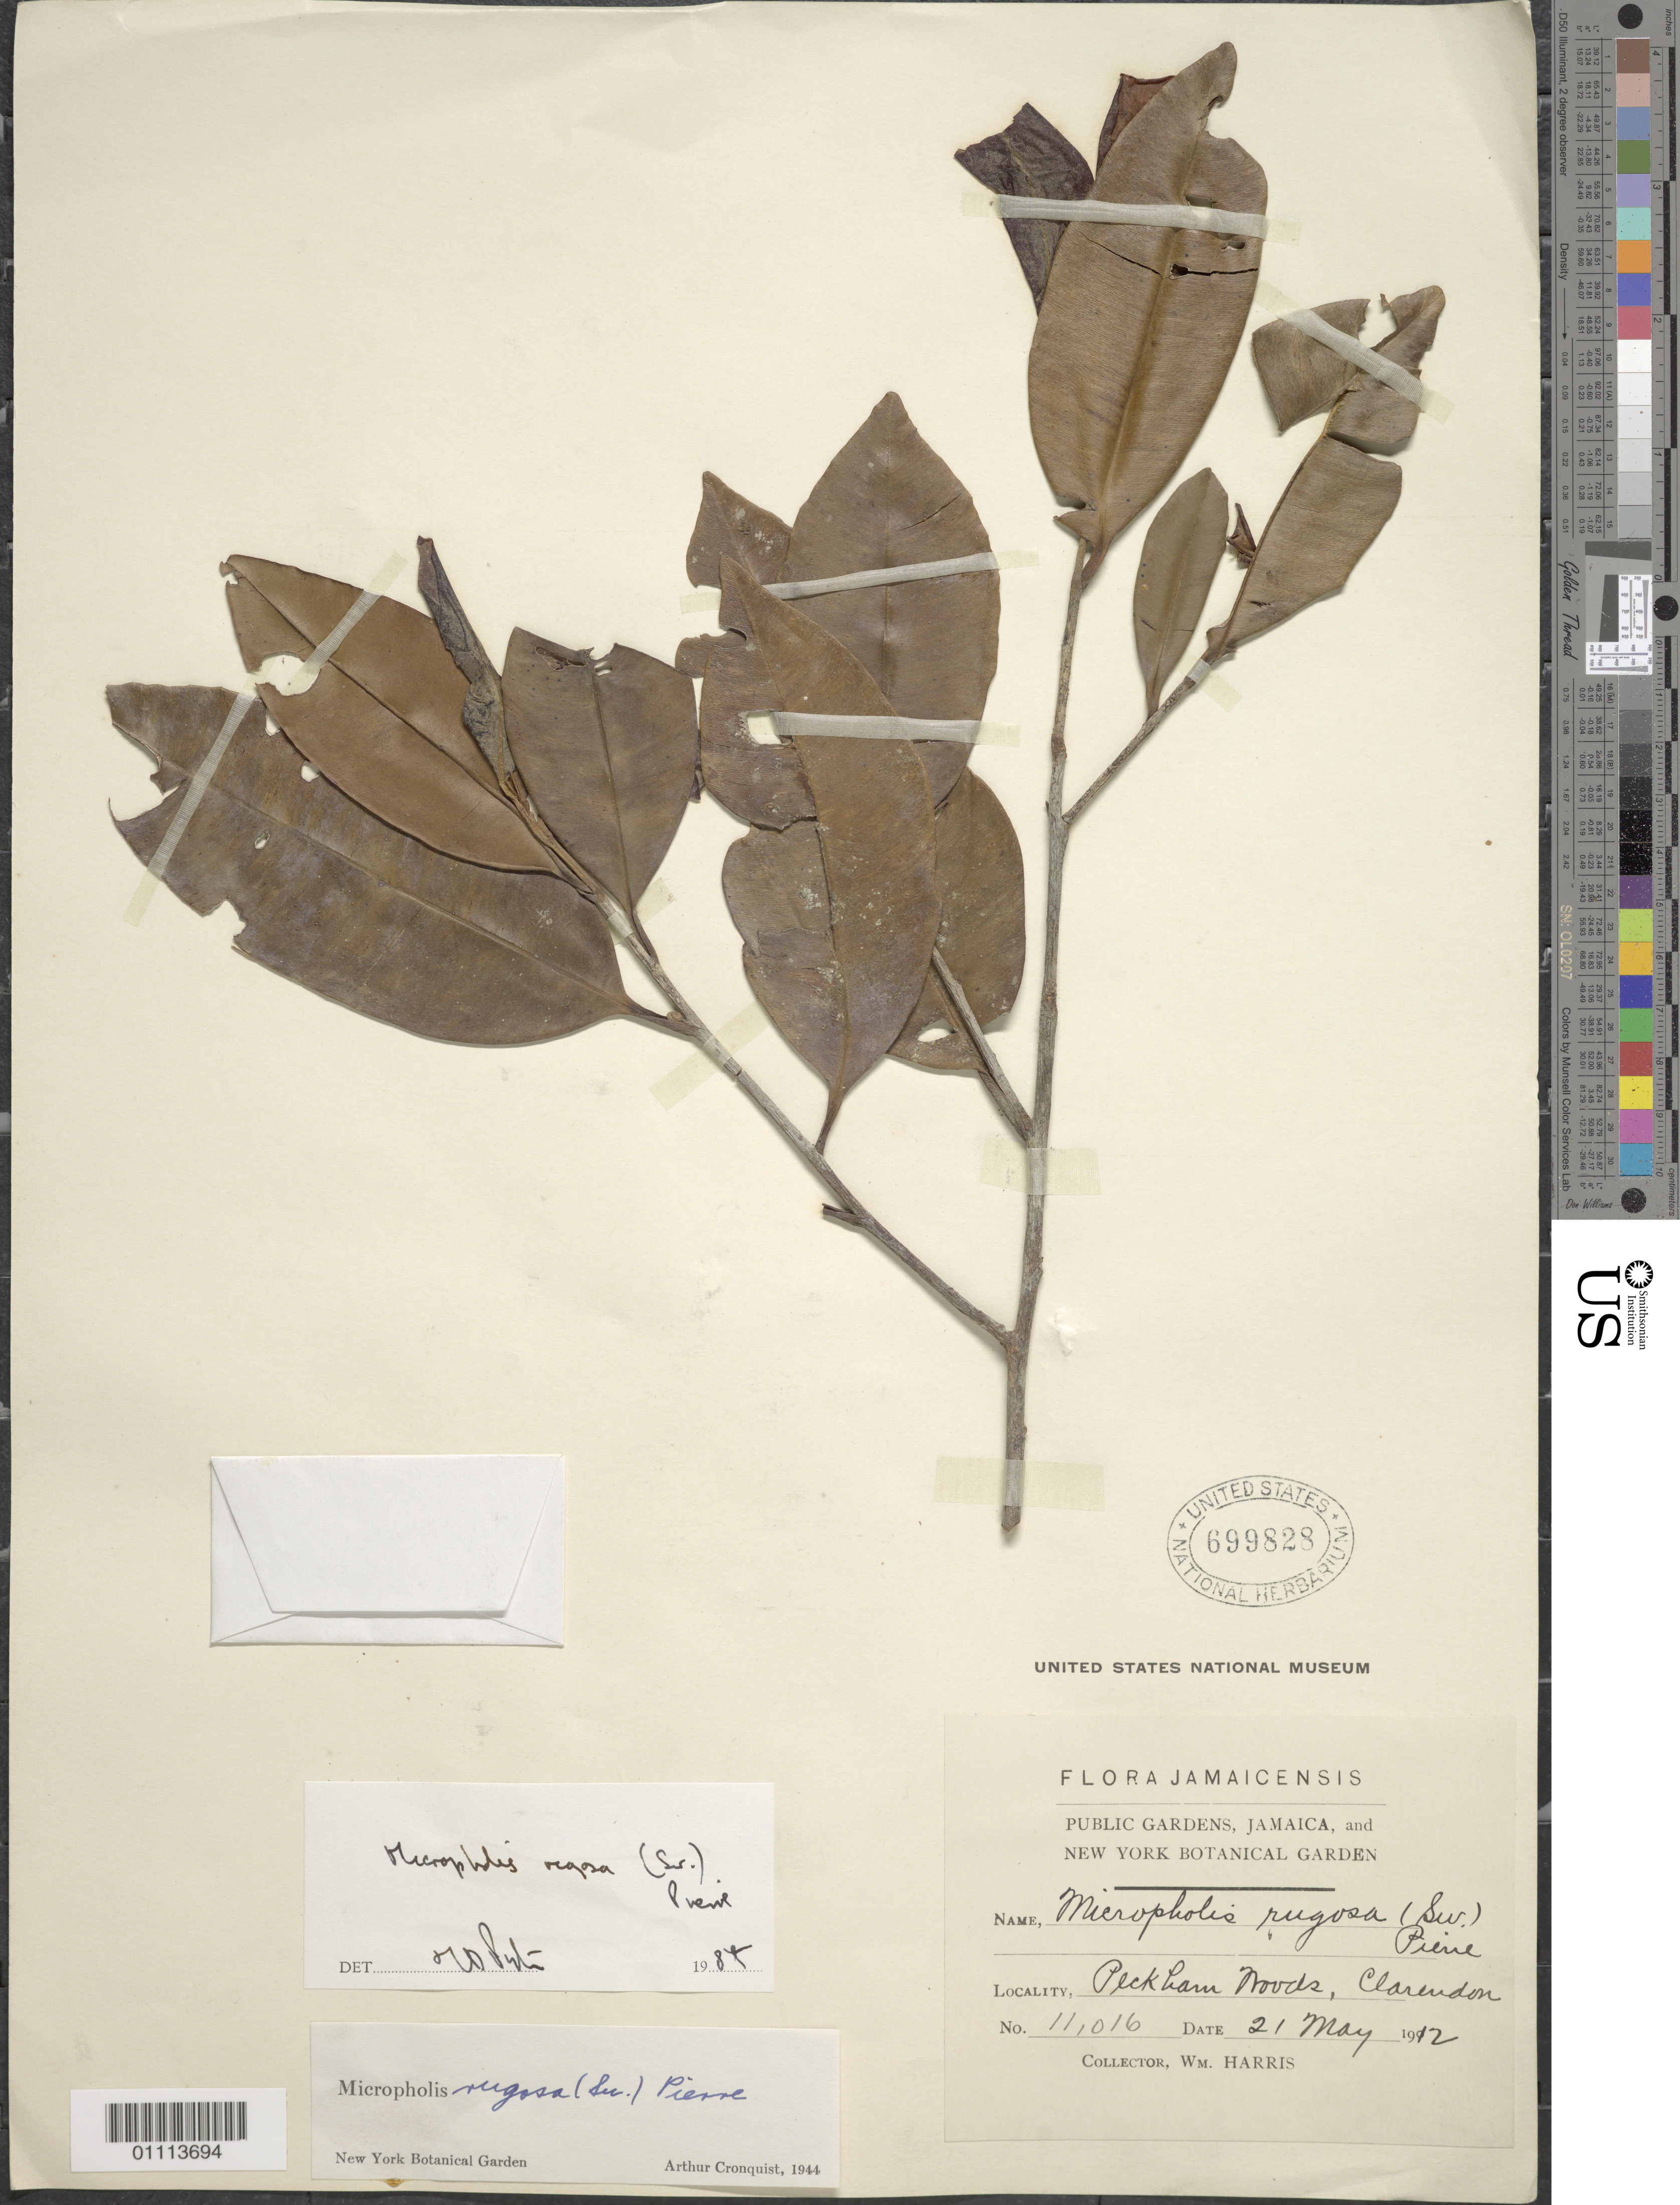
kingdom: Plantae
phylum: Tracheophyta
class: Magnoliopsida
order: Ericales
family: Sapotaceae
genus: Micropholis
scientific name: Micropholis rugosa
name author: (Sw.) Pierre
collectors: W. Harris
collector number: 11016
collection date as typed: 21 May 1912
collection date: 1912-05-21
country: Jamaica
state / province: Clarendon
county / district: Peckham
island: Jamaica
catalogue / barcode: US 699828